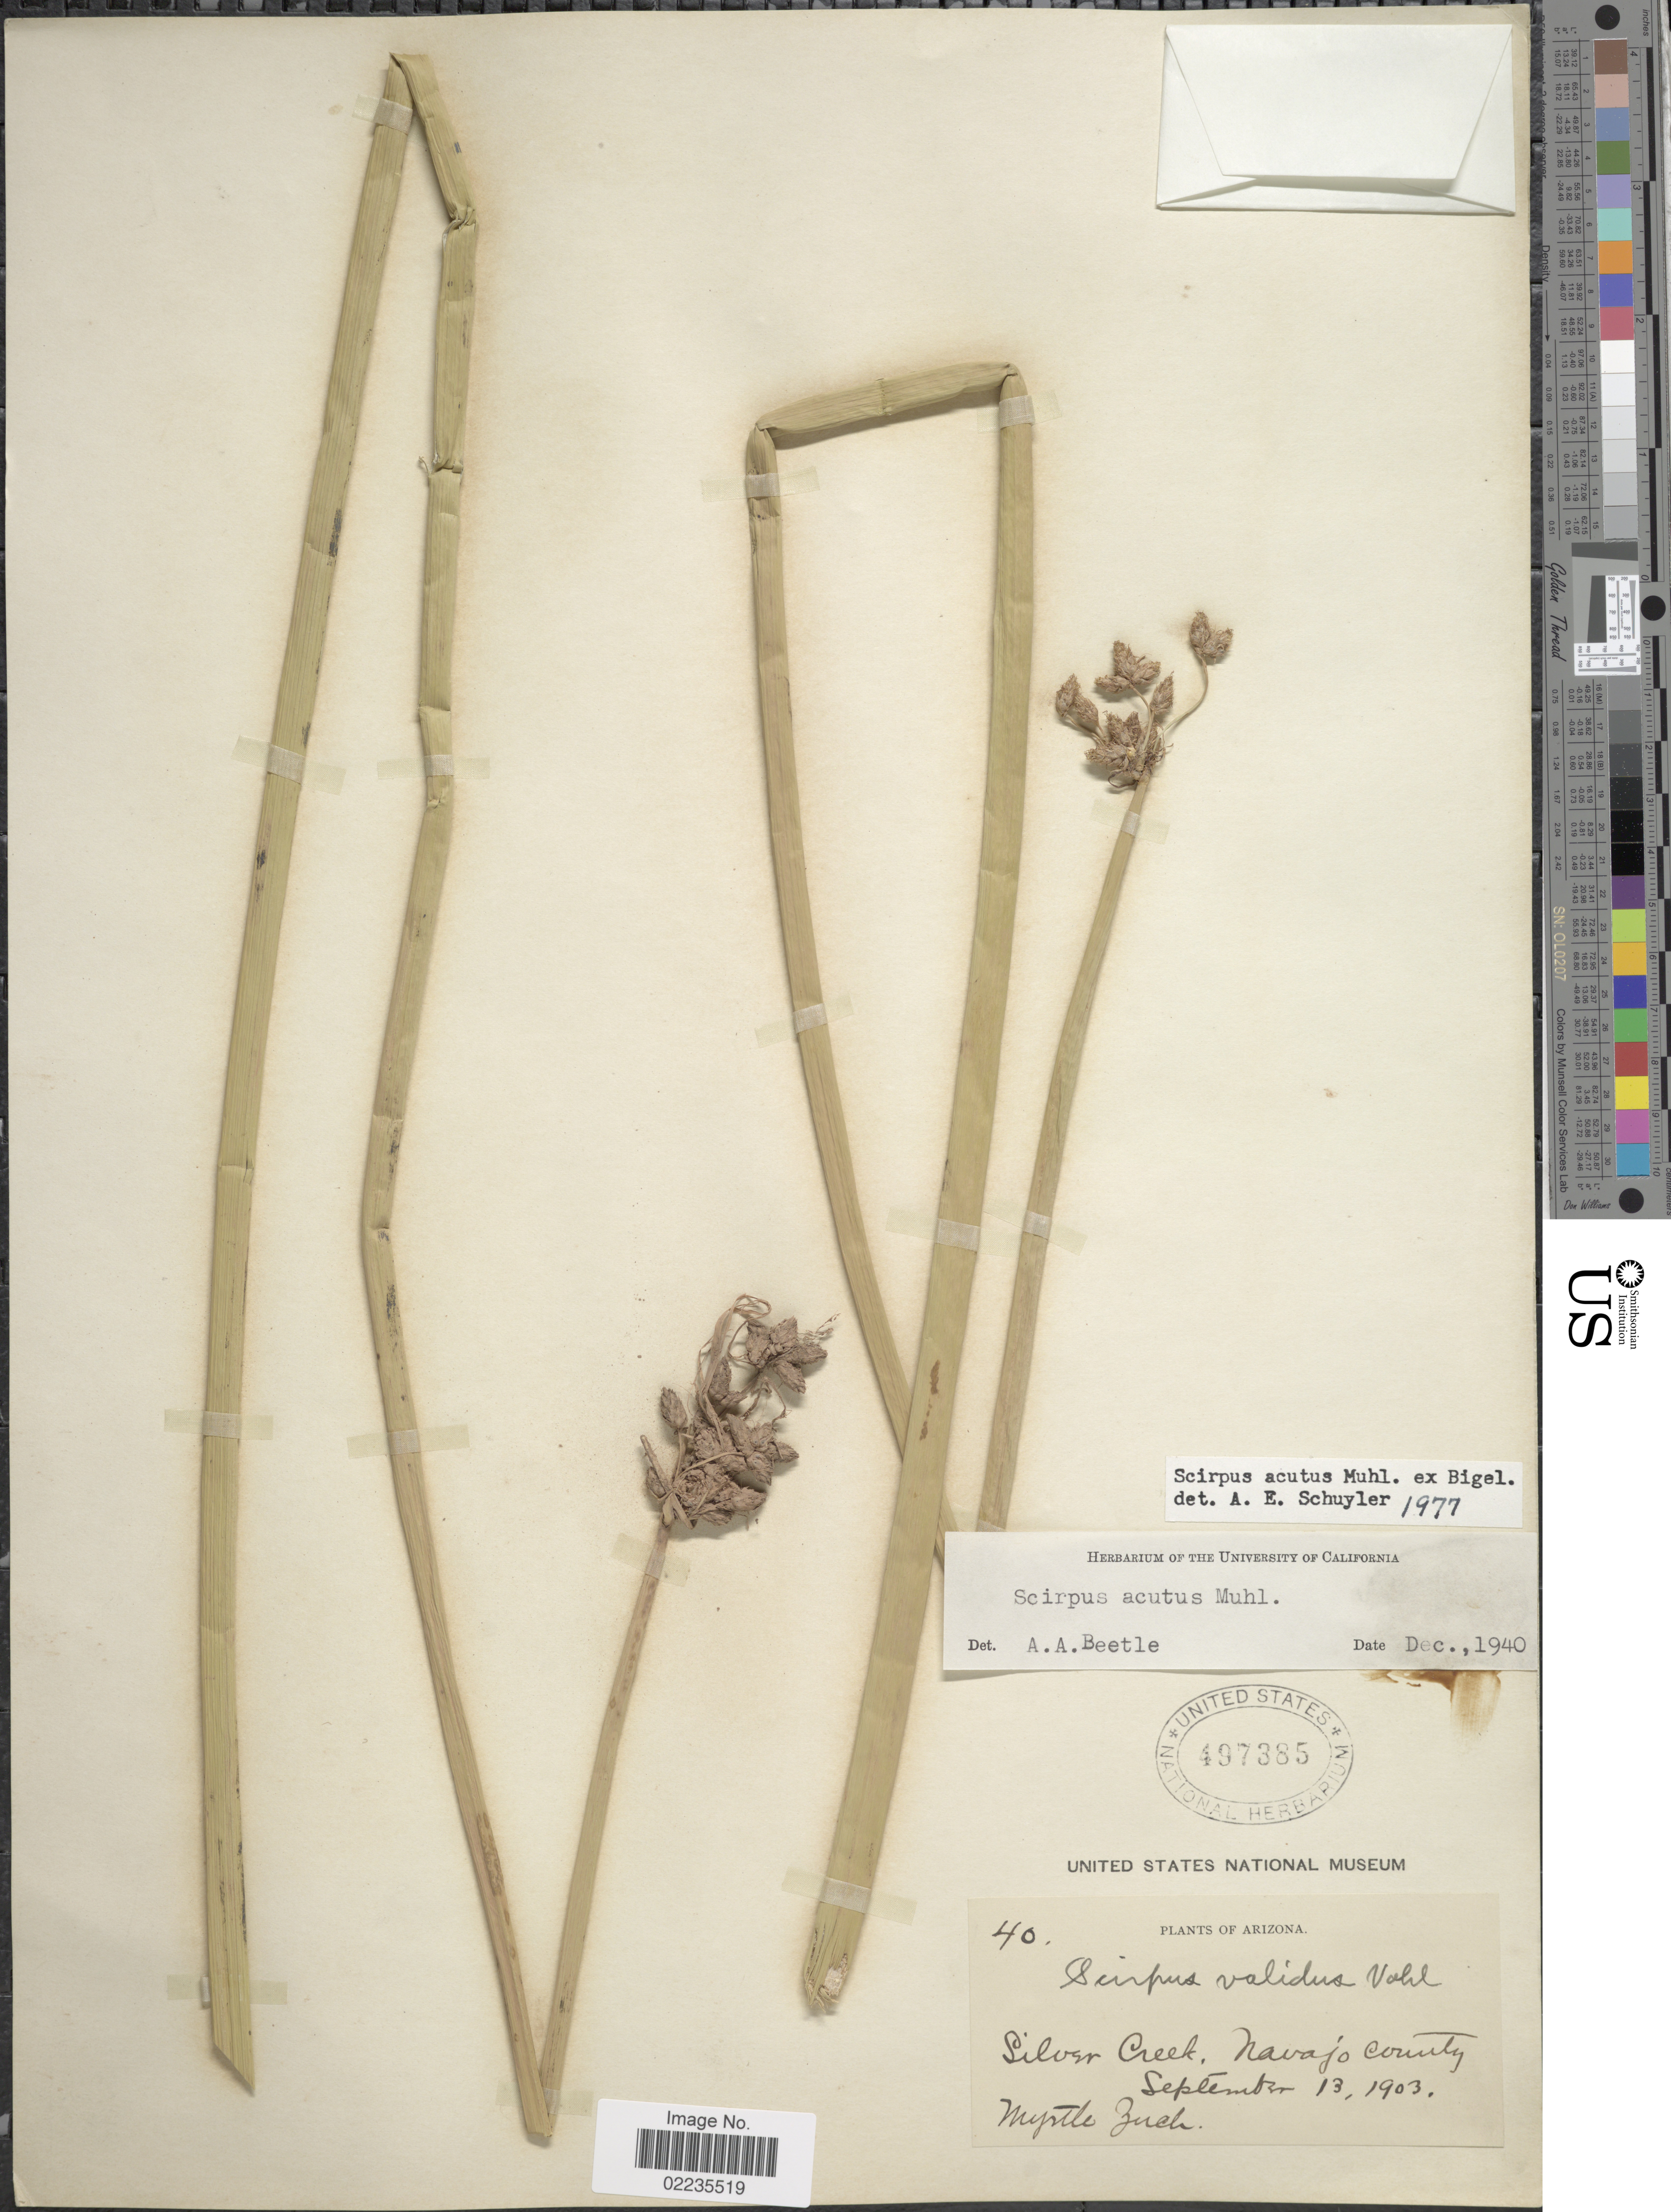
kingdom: Plantae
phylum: Tracheophyta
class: Liliopsida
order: Poales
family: Cyperaceae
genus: Schoenoplectus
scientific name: Schoenoplectus acutus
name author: (Muhl. ex Bigelow) Á. Löve & D. Löve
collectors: M. Zuck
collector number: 40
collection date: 1903-09-13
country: United States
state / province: Arizona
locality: Silver Creek, Navajo County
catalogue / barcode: US 497385